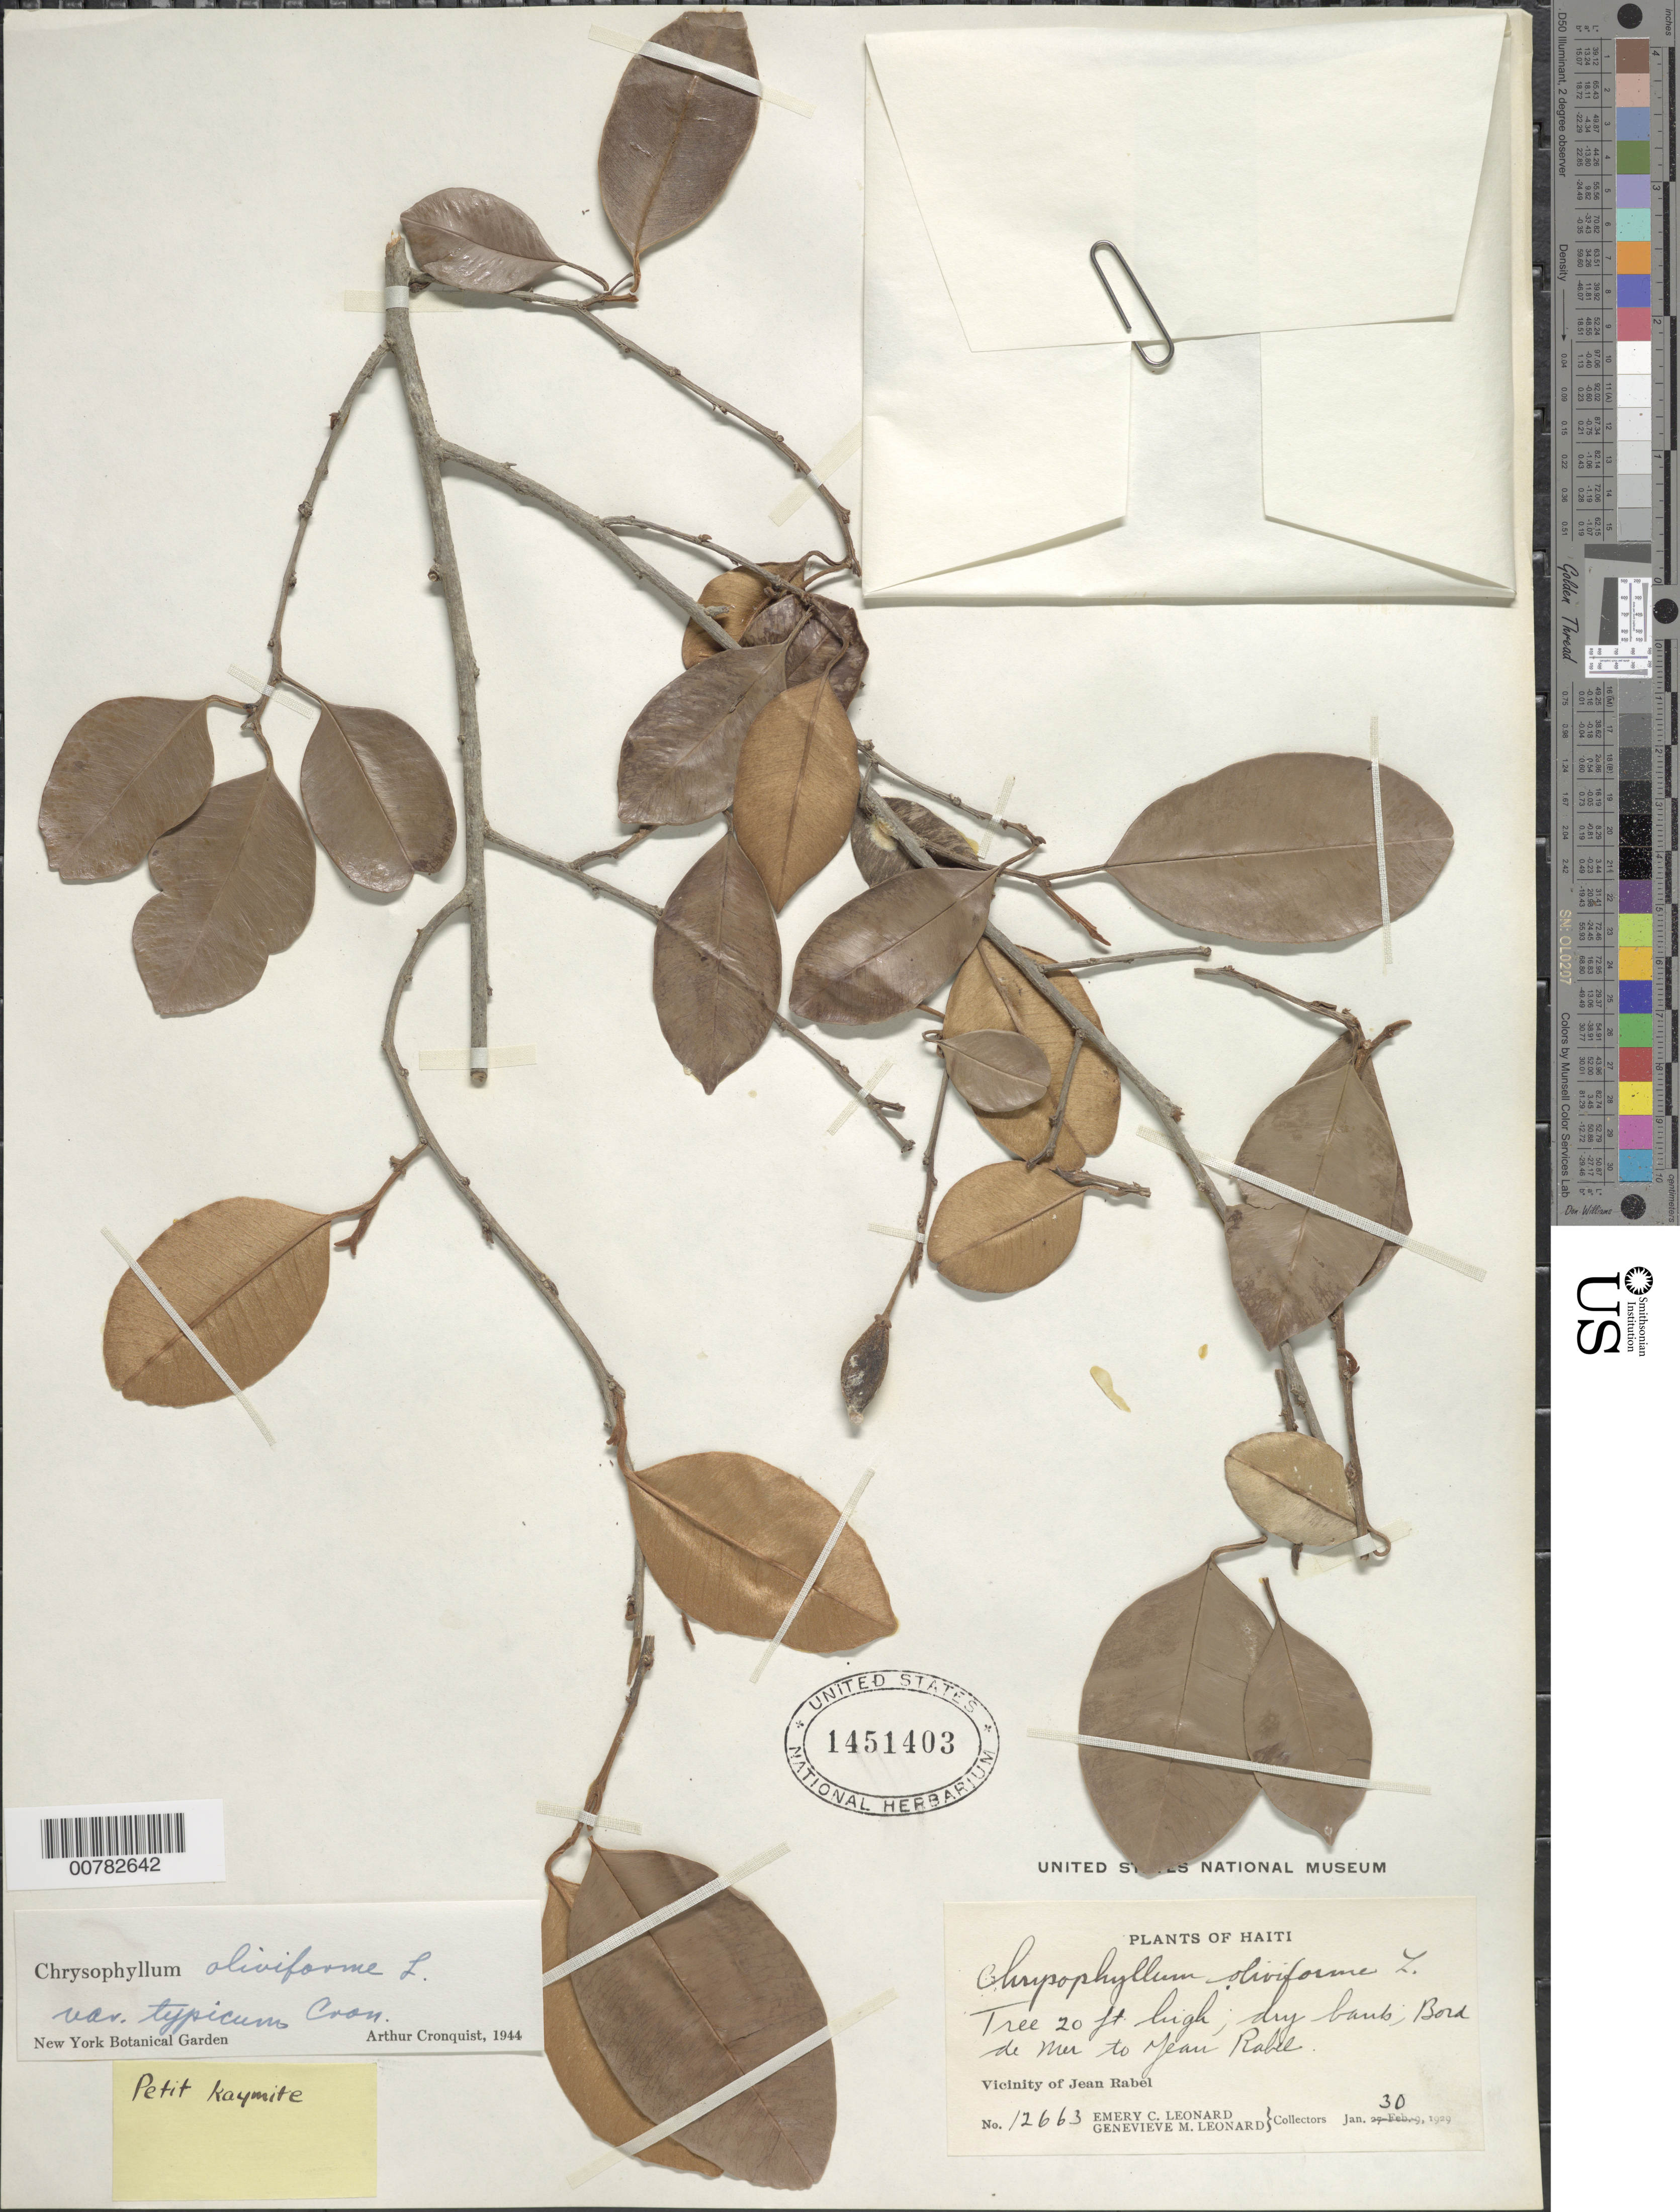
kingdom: Plantae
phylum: Tracheophyta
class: Magnoliopsida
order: Ericales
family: Sapotaceae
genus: Chrysophyllum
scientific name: Chrysophyllum oliviforme subsp. oliviforme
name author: L.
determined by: Cronquist, A. J.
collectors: E. C. Leonard & G. M. Leonard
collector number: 12663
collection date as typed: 30 Jan 1929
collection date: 1929-01-30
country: Haiti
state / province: Nord-Ouest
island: Hispaniola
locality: Vicinity of Jean Rabel, Bord de Mer to Jean Rabel.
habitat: Dry banks.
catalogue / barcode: US 1451403